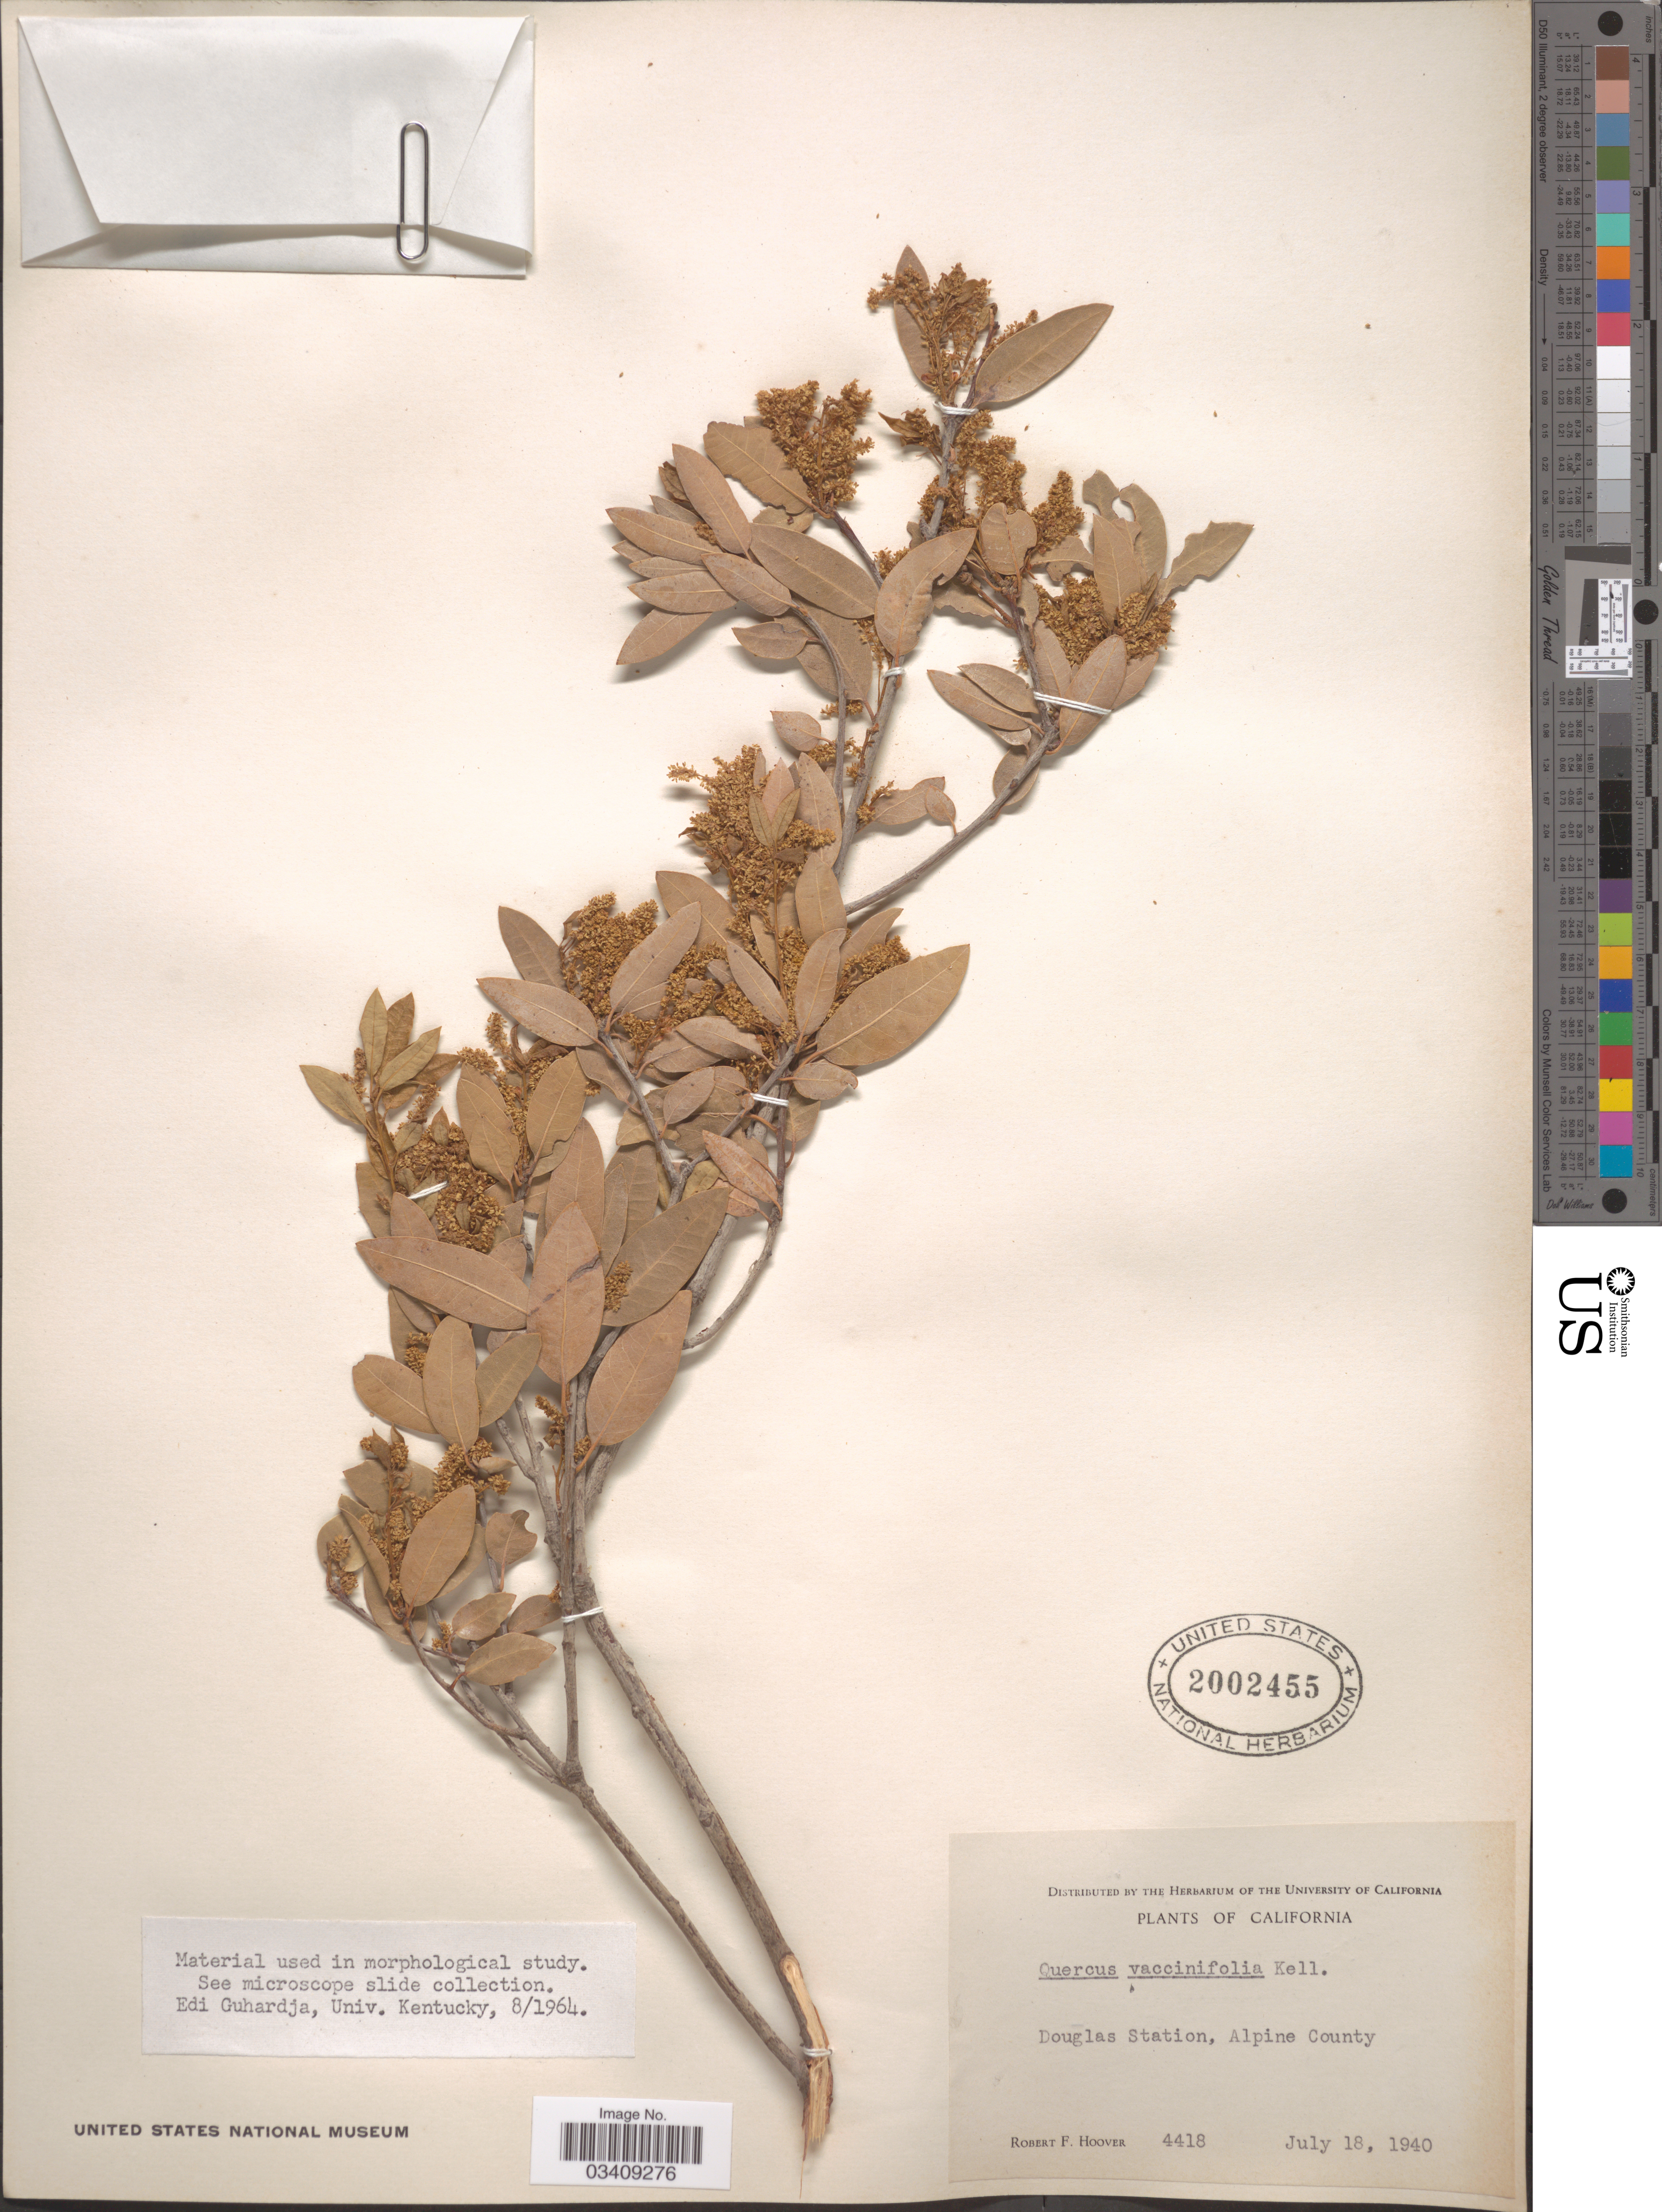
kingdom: Plantae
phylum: Tracheophyta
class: Magnoliopsida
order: Fagales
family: Fagaceae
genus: Quercus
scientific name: Quercus aaata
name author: C.H. Müll.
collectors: R. F. Hoover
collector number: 4418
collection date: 1940-07-18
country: United States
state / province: California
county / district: Alpine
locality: Douglas Station, Alpine County.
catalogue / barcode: US 2002455